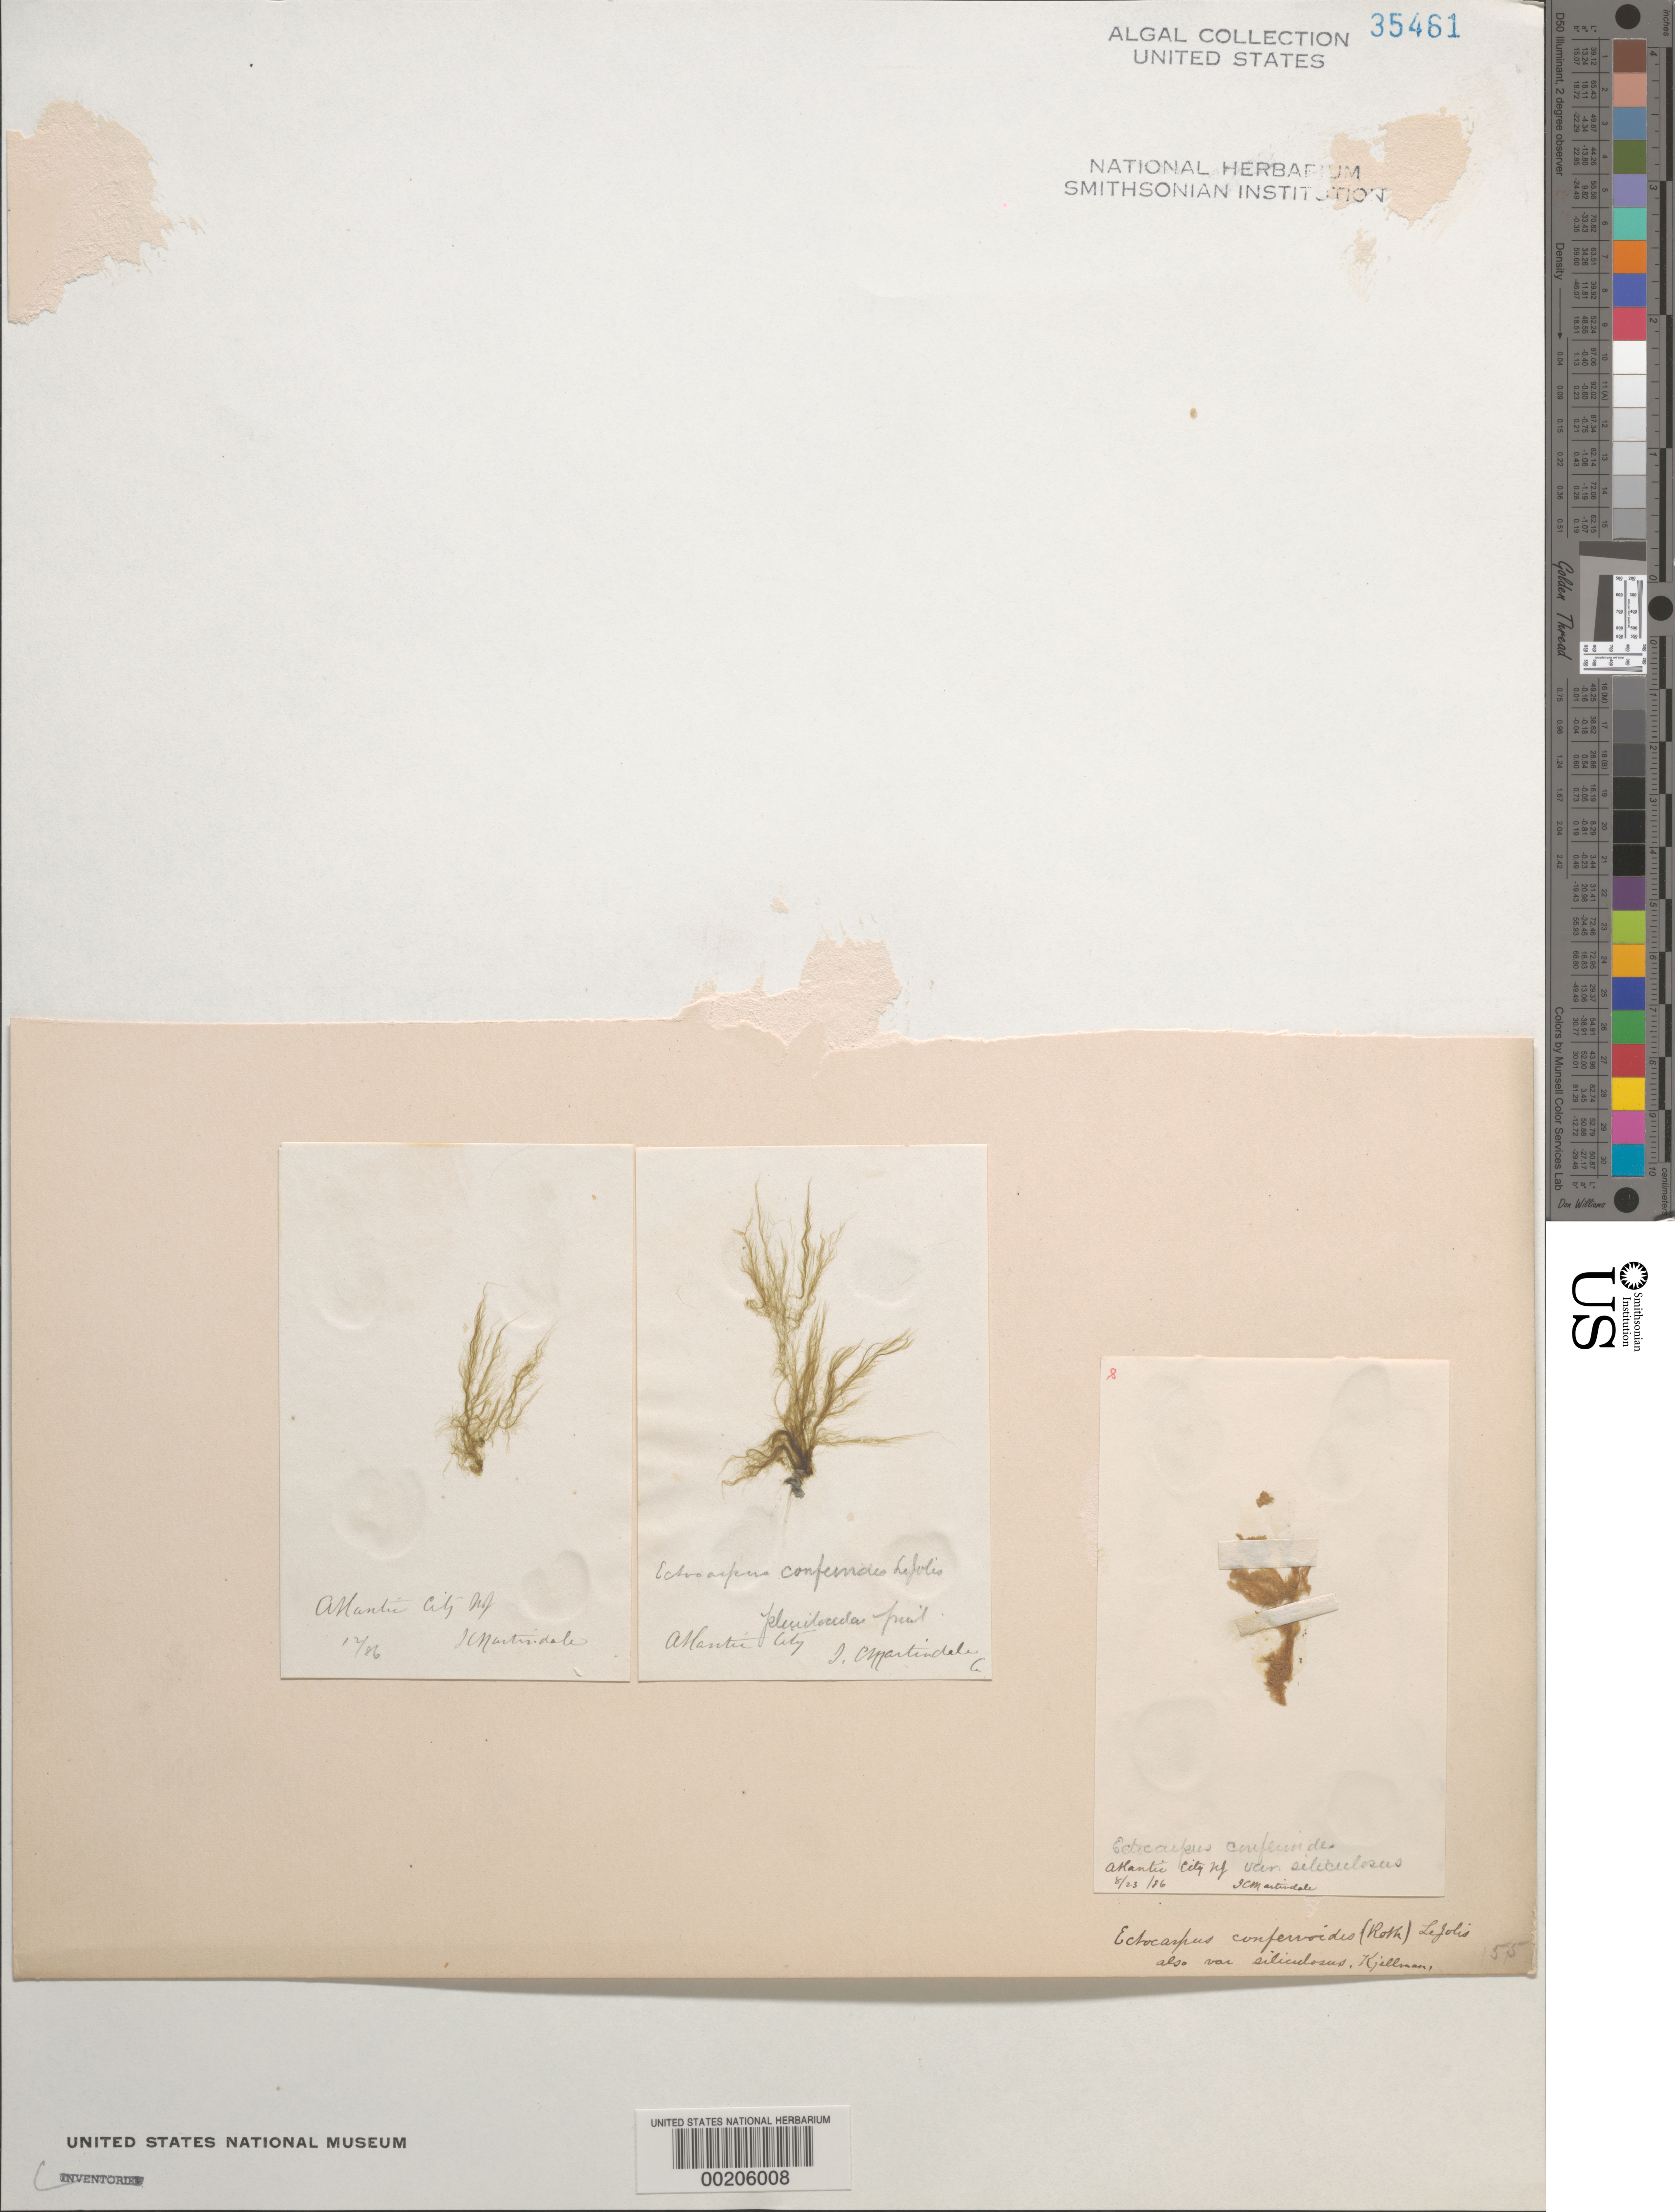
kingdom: Chromista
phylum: Ochrophyta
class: Phaeophyceae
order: Ectocarpales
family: Ectocarpaceae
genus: Ectocarpus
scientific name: Ectocarpus siliculosus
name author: (Dillwyn) Lyngbye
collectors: I. C. Martindale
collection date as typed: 23 Aug 1886 and -- Dec 1886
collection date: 1886-08-23,1886-12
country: United States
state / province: New Jersey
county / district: Atlantic County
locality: Atlantic City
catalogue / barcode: US 35461